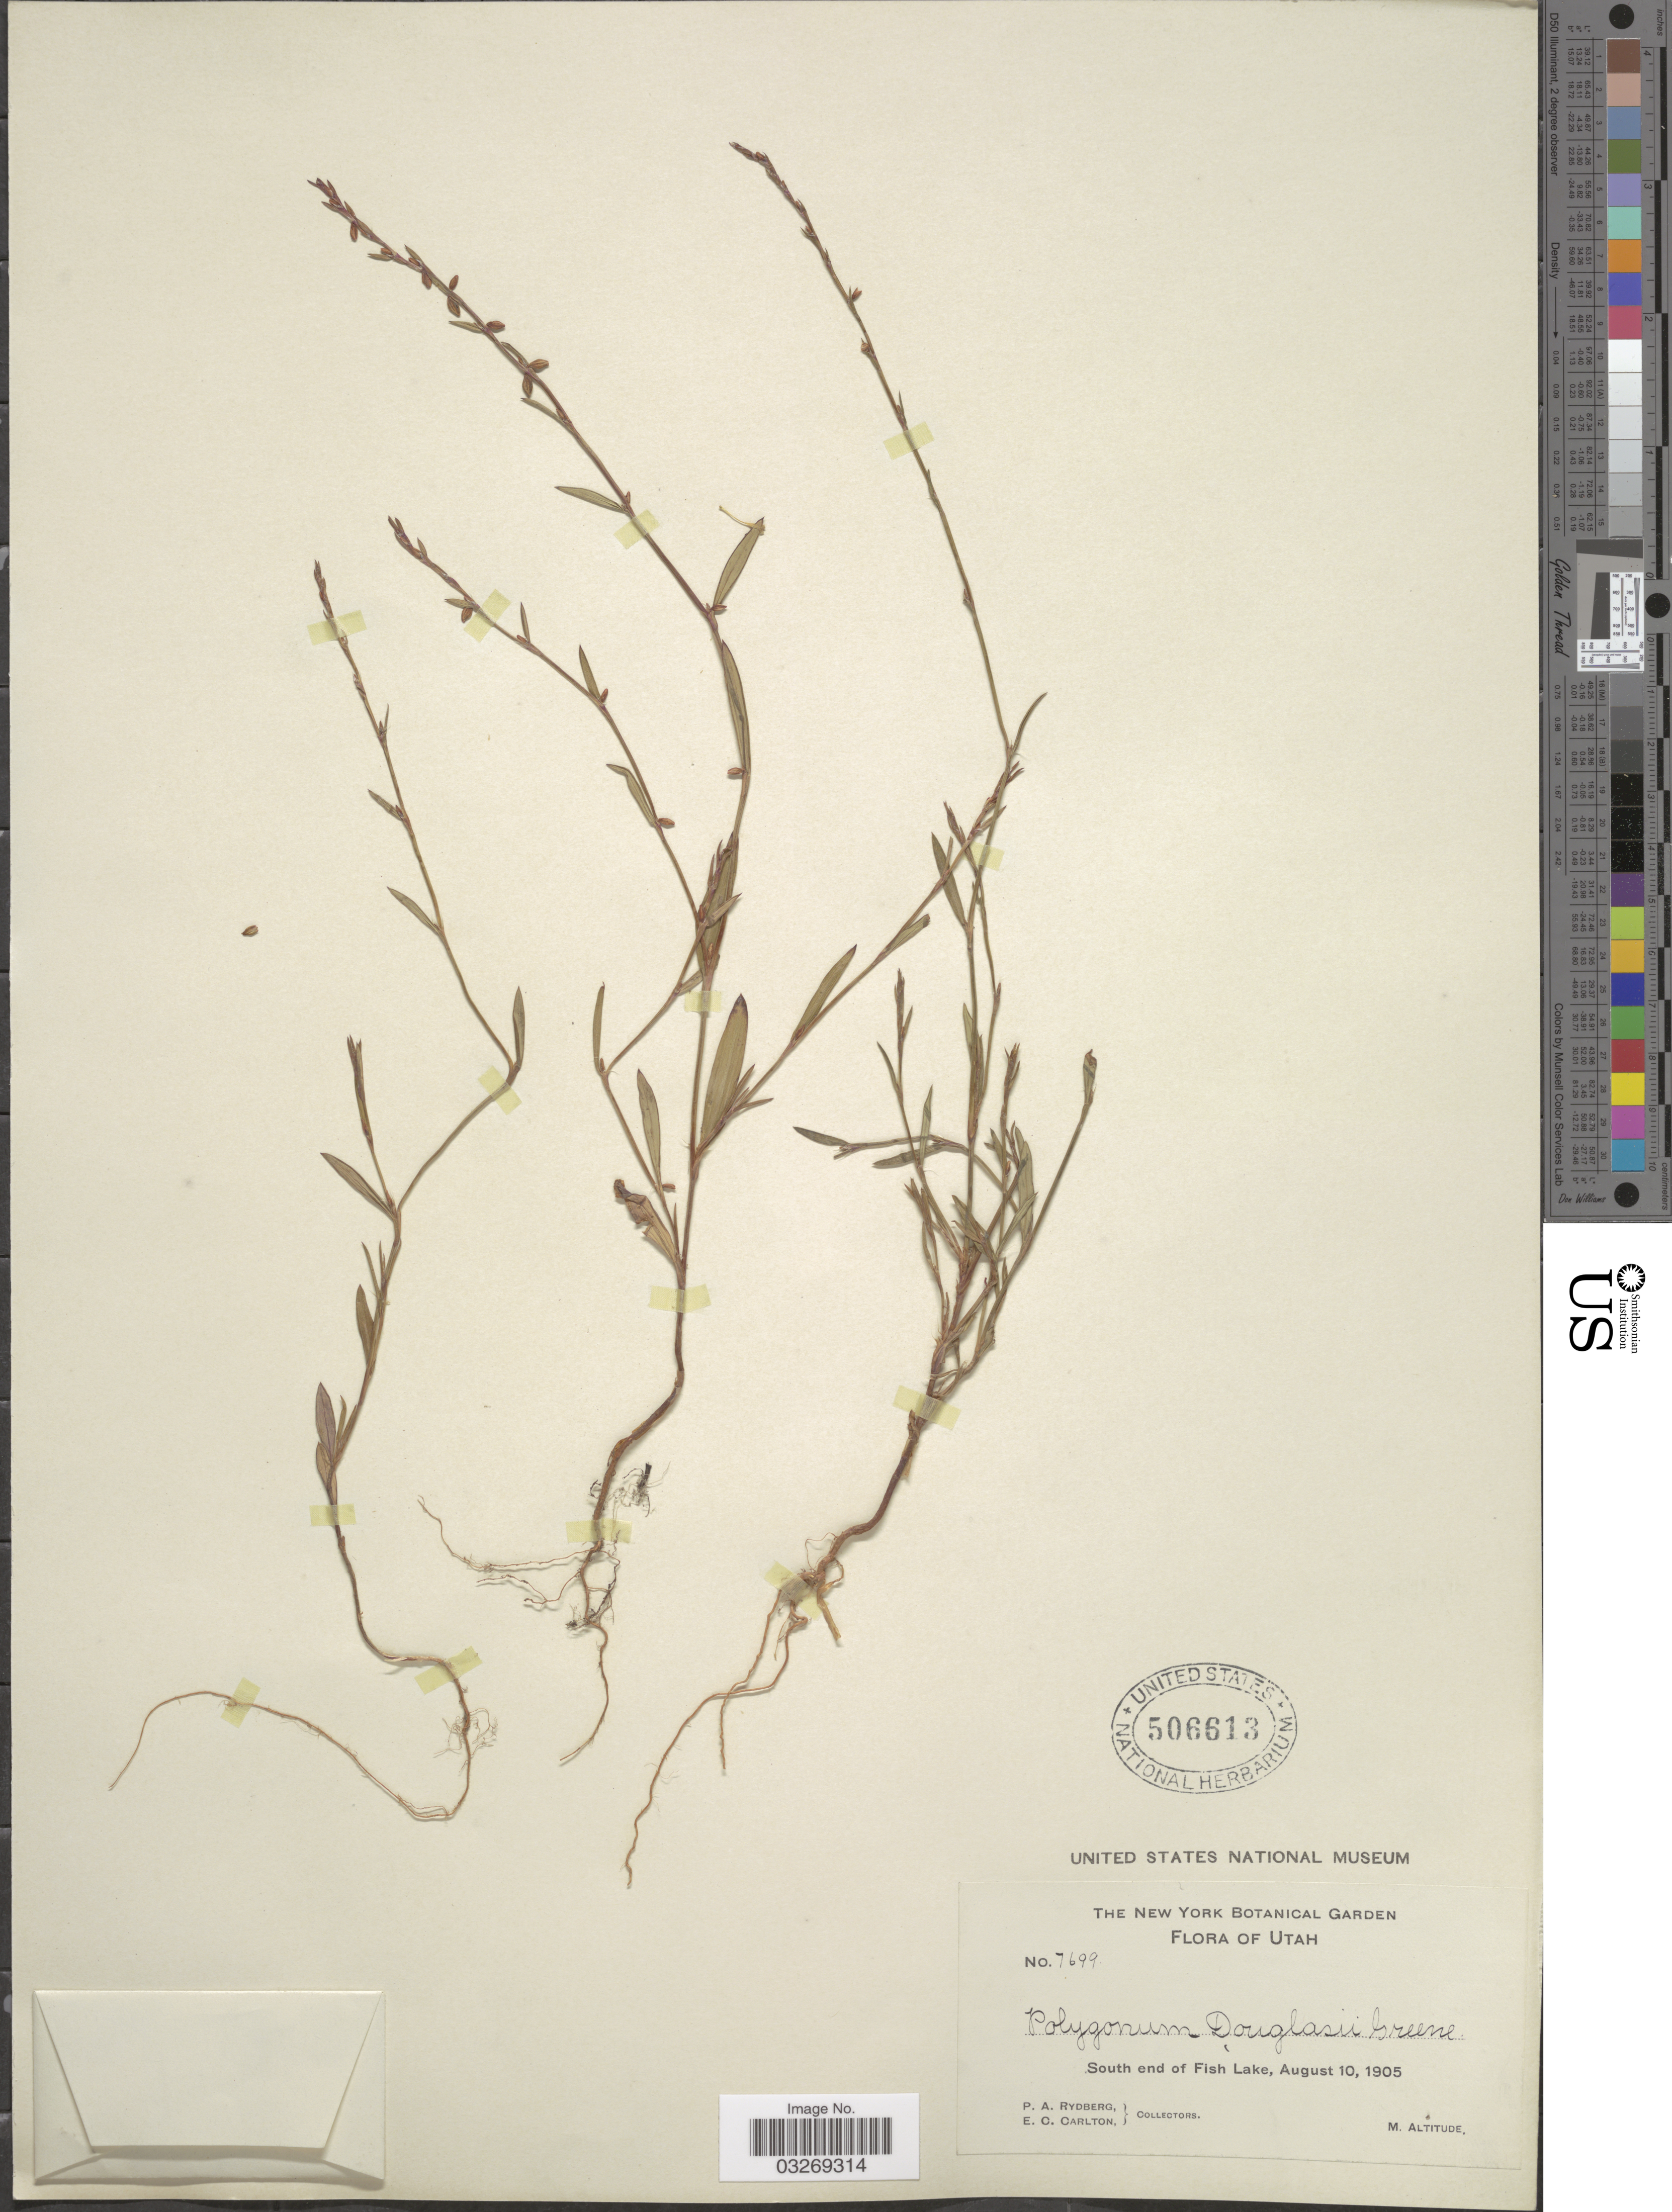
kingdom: Plantae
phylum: Tracheophyta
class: Magnoliopsida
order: Caryophyllales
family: Polygonaceae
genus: Polygonum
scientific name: Polygonum douglasii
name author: Greene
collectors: P. A. Rydberg & E. Carlton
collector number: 7699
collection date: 1905-08-10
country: United States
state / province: Utah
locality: South end of Fish Lake.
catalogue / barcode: US 506613